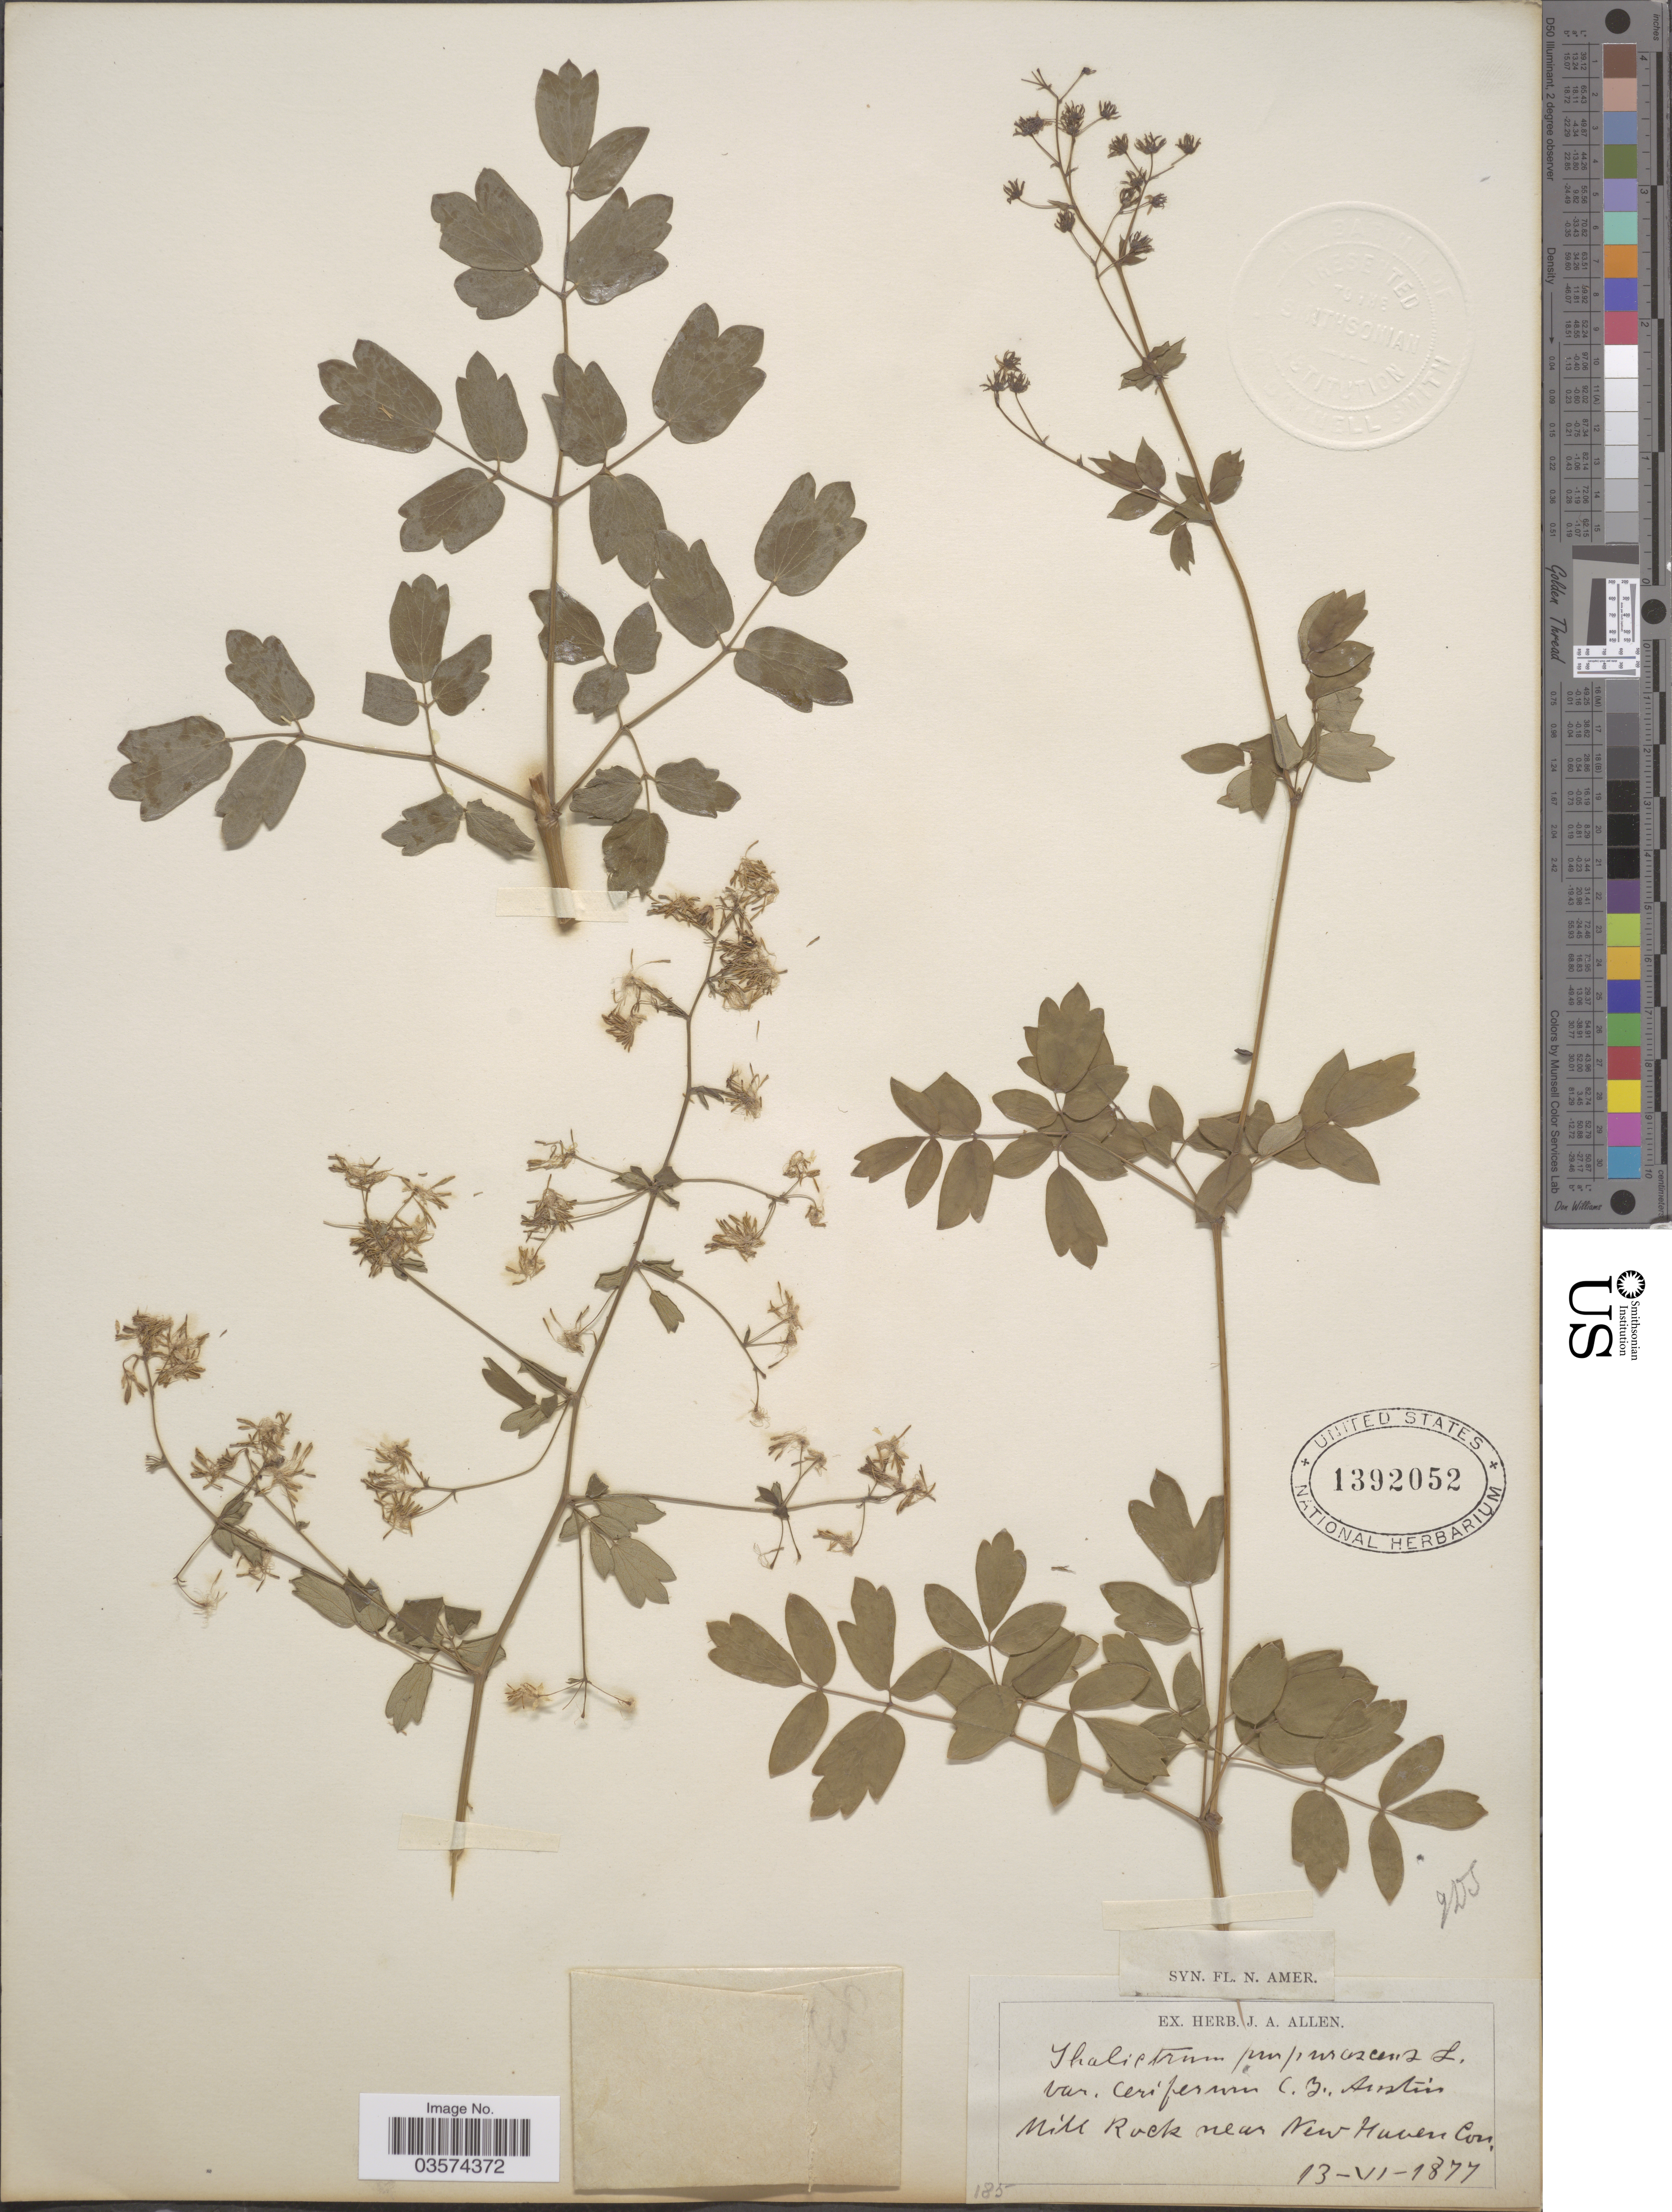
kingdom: Plantae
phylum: Tracheophyta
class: Magnoliopsida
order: Ranunculales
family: Ranunculaceae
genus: Thalictrum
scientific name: Thalictrum amphibolum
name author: Greene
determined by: Strong, Mark T., (BOT), Smithsonian Institution - National Museum of Natural History (UNITED STATES)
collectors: ex Herb. J. A. Allen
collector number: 185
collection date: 1877-06-13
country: United States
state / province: Connecticut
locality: Mill Rock near New Haven.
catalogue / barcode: US 1392052